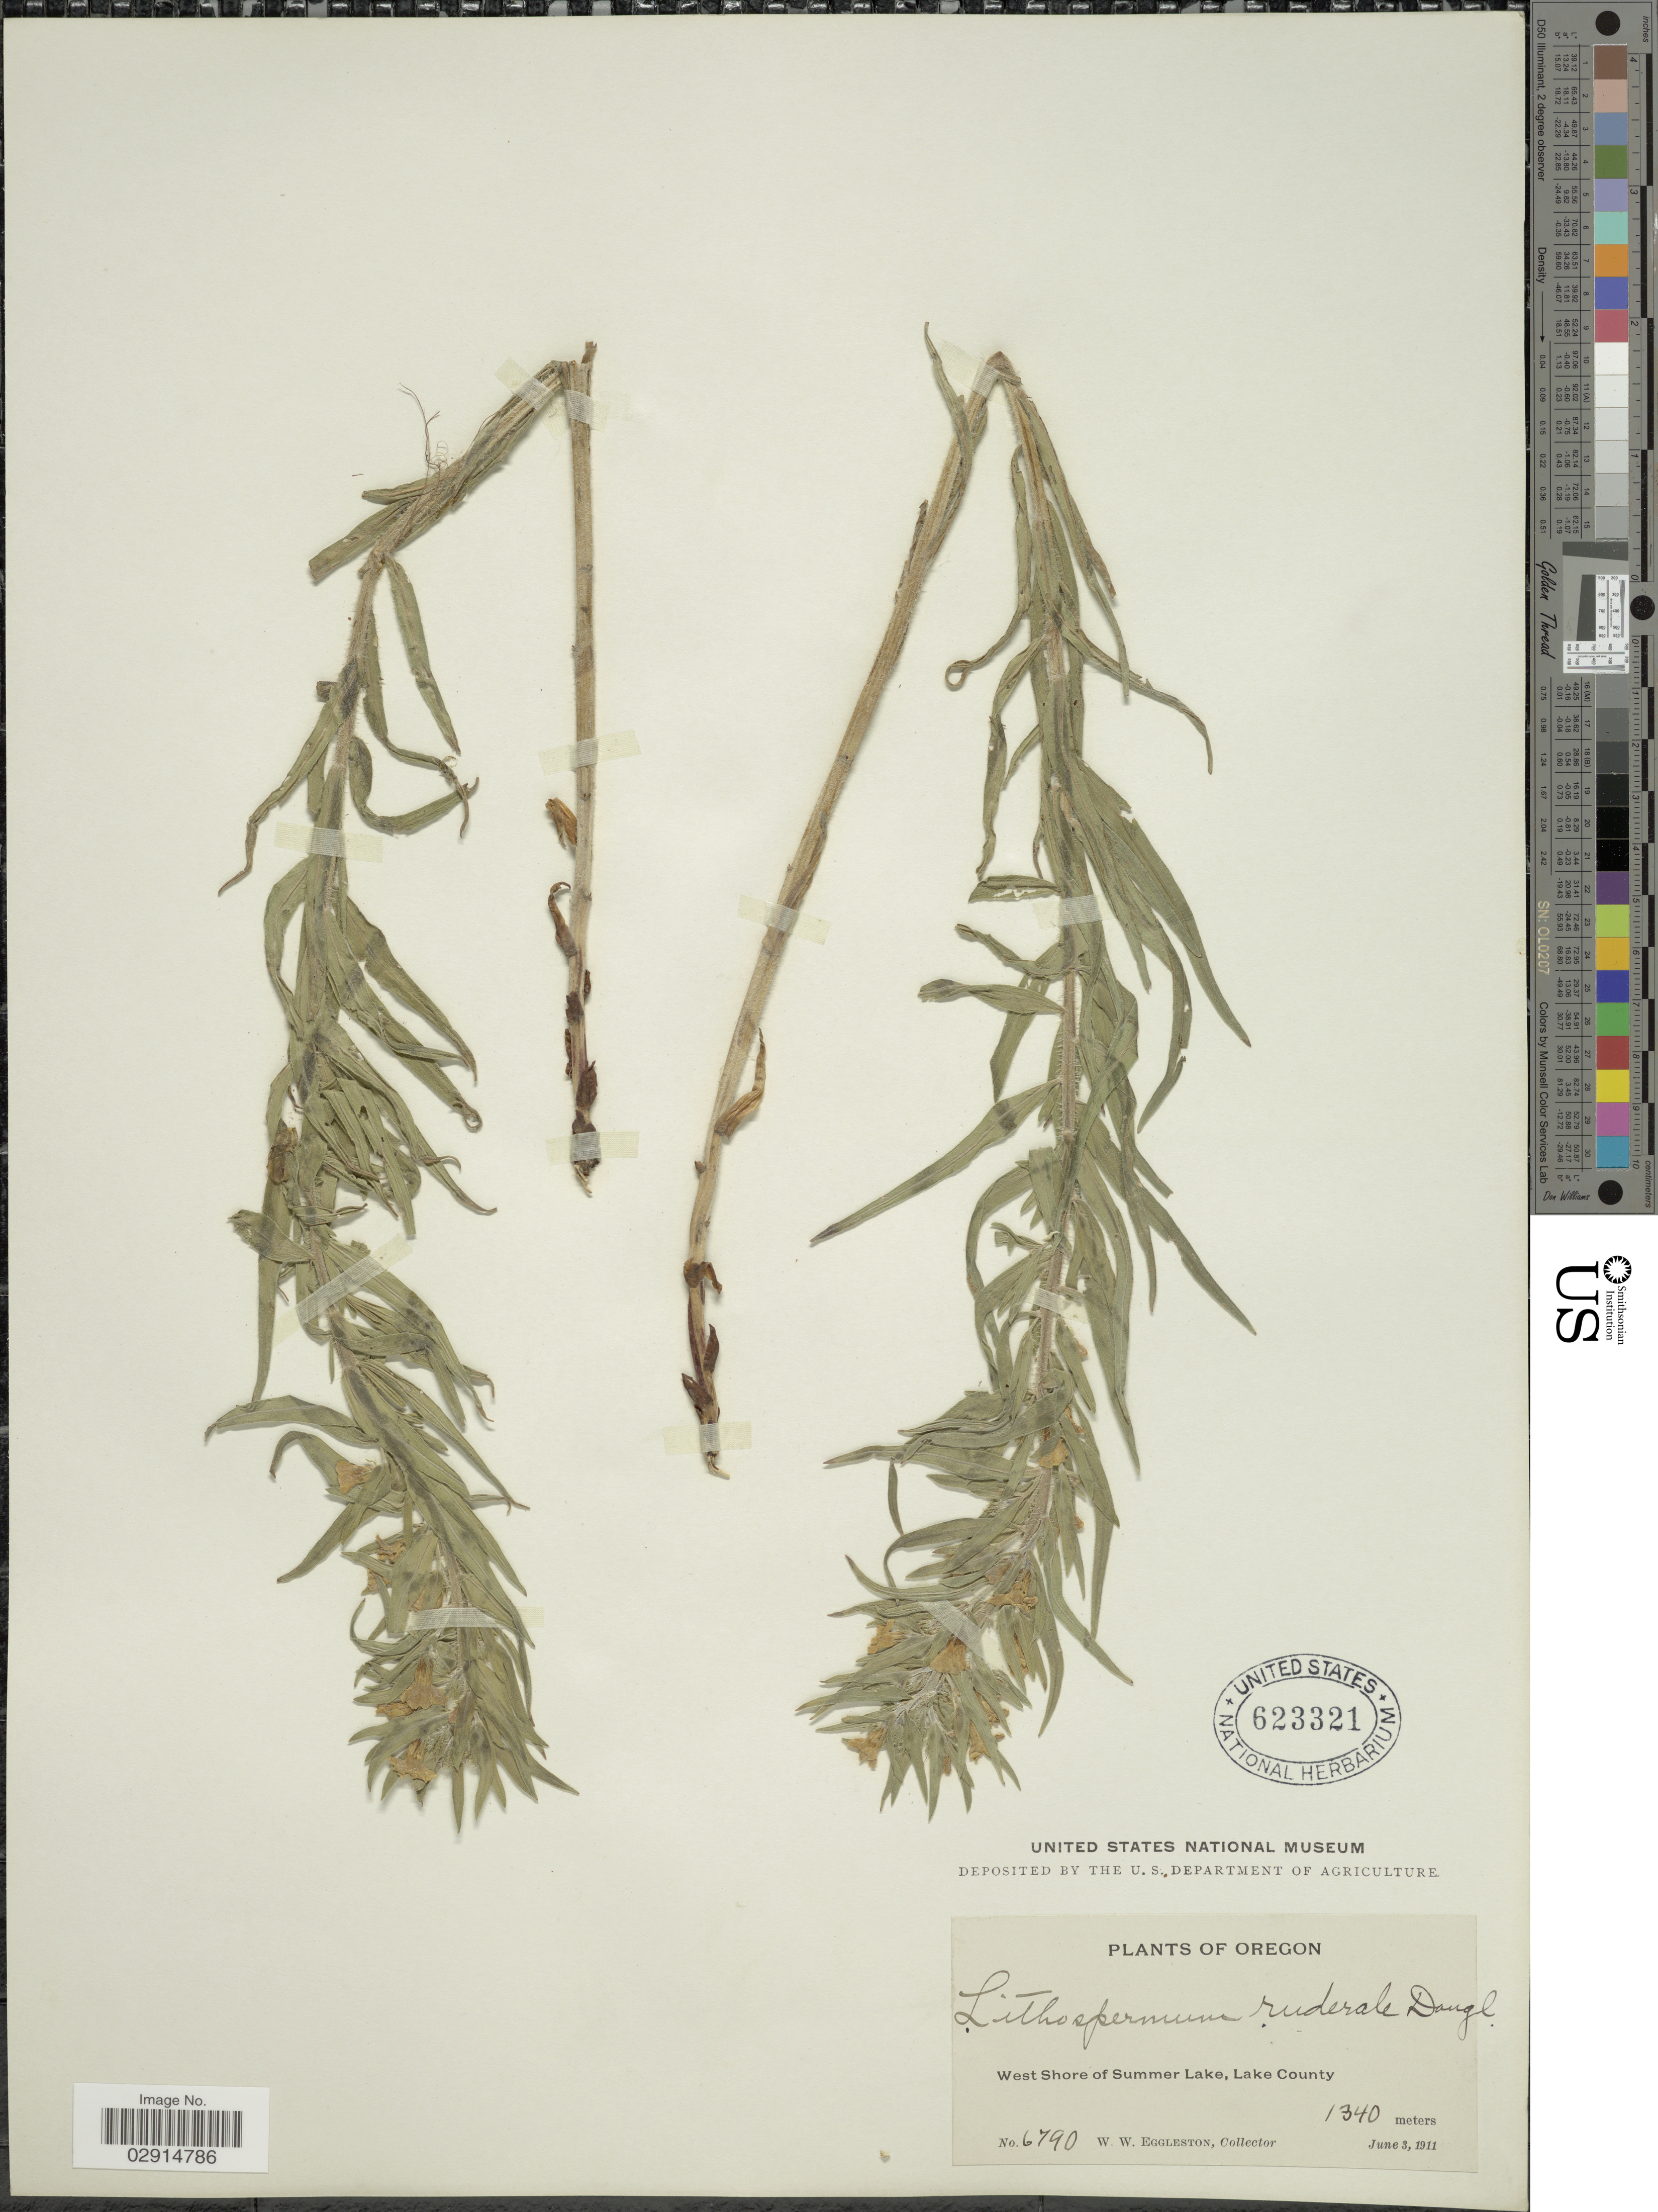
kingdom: Plantae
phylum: Tracheophyta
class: Magnoliopsida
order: Boraginales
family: Boraginaceae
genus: Lithospermum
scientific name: Lithospermum ruderale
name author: Douglas ex Lehm.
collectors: W. W. Eggleston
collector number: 6790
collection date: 1911-06-03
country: United States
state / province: Oregon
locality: West Shore of Summer Lake, Lake County.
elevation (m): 1340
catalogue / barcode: US 623321